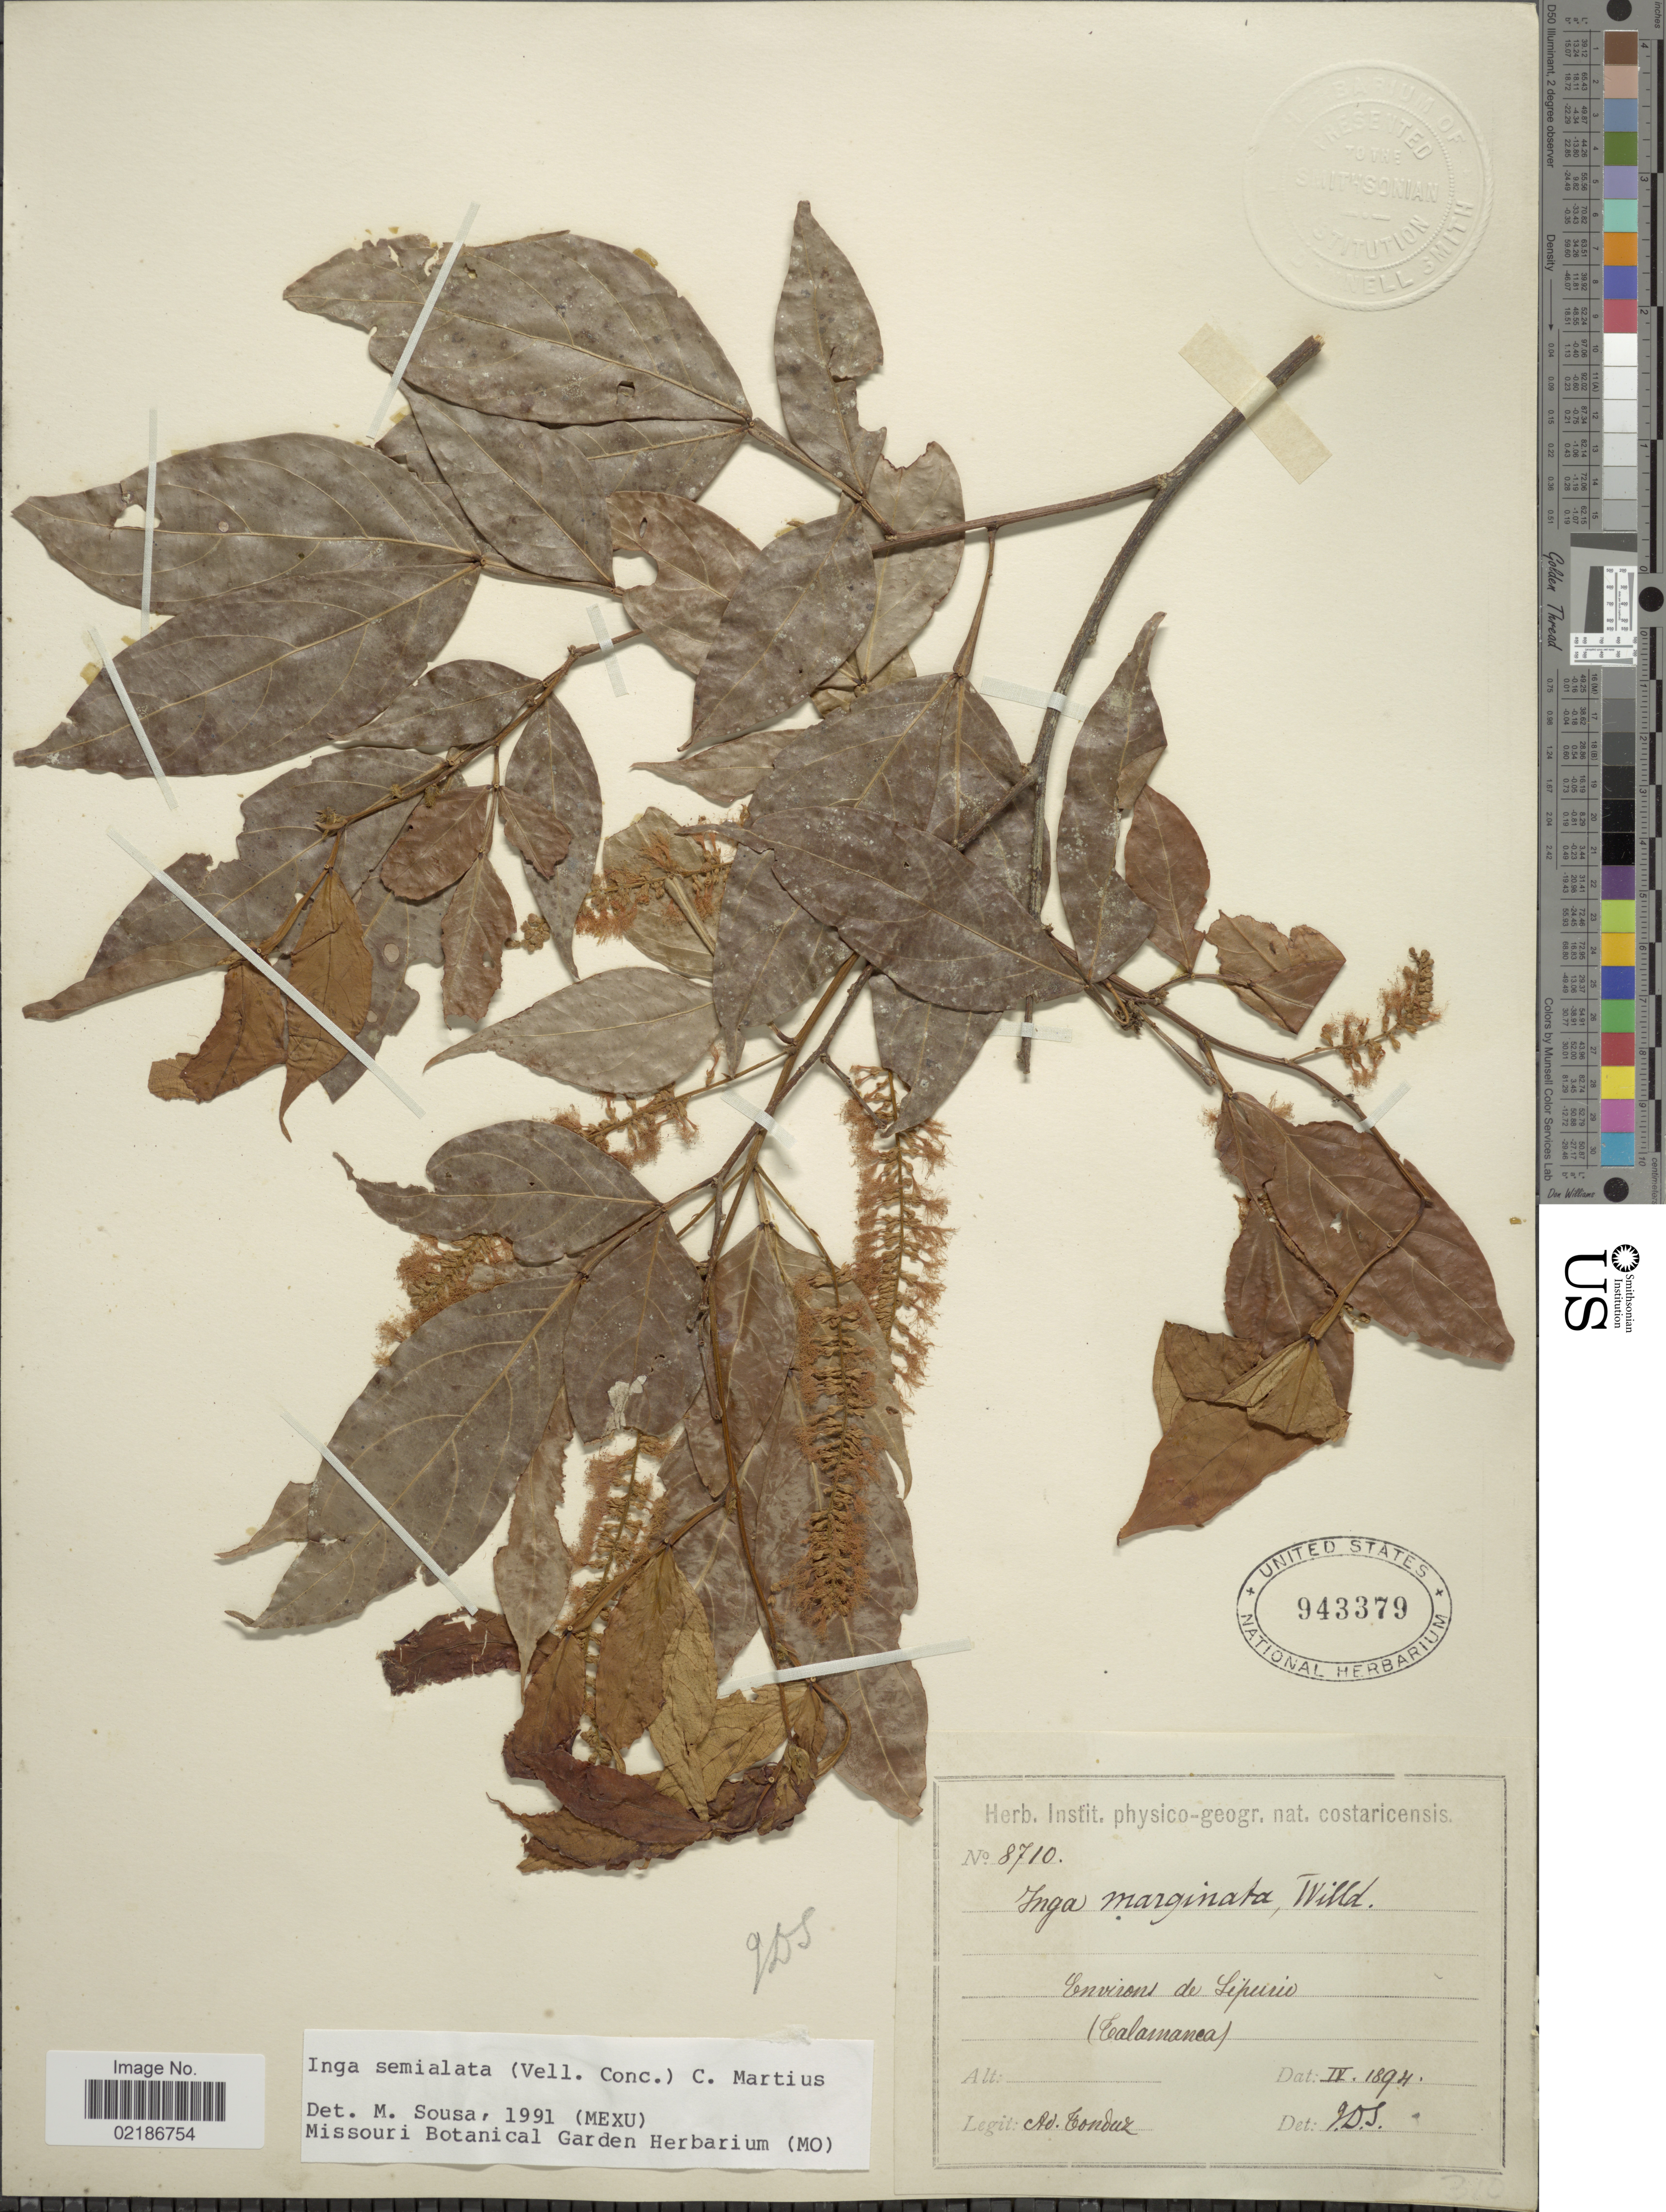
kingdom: Plantae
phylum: Tracheophyta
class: Magnoliopsida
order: Fabales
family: Fabaceae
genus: Inga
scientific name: Inga marginata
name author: Willd.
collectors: A. Tonduz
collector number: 8710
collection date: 1894-04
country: Costa Rica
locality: Environs de Liberia (Talamanca)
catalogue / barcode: US 943379